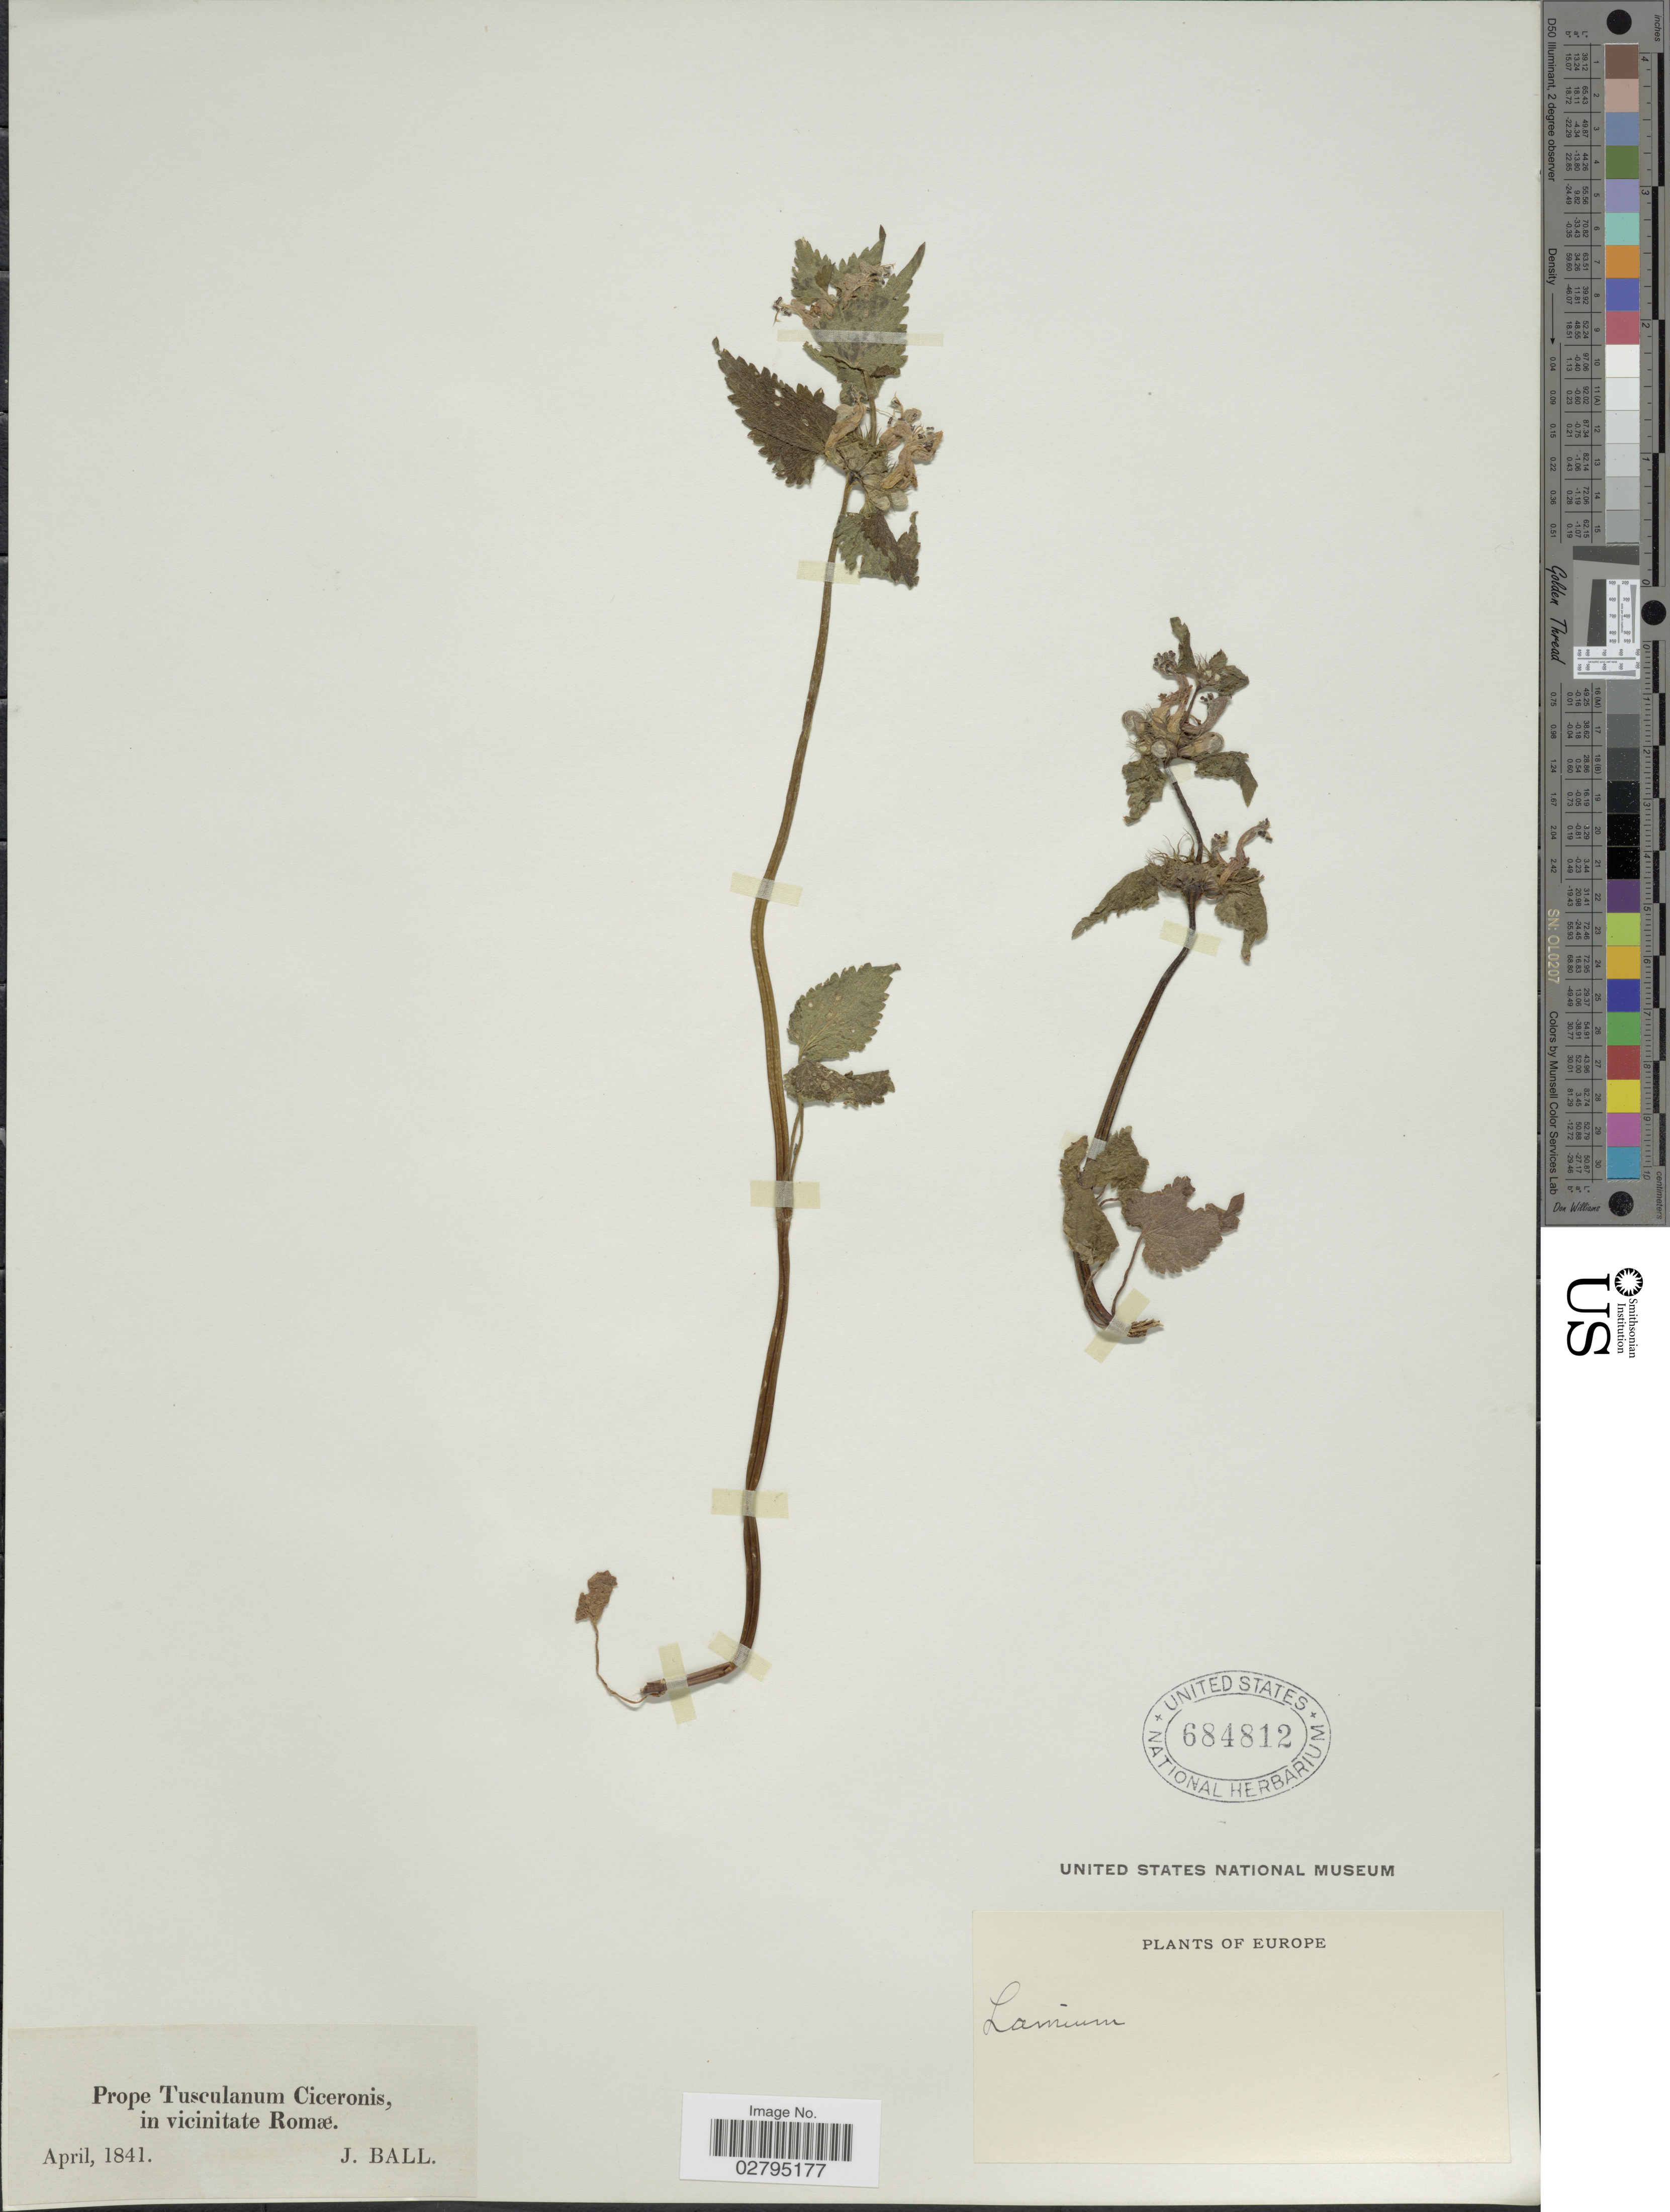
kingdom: Plantae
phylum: Tracheophyta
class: Magnoliopsida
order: Lamiales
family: Lamiaceae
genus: Lamium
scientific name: Lamium sp.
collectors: J. Ball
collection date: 1841-04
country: Romania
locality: Prope Tusculanum Ciceronis, in vicinitate Romæ, Europe.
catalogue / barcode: US 684812